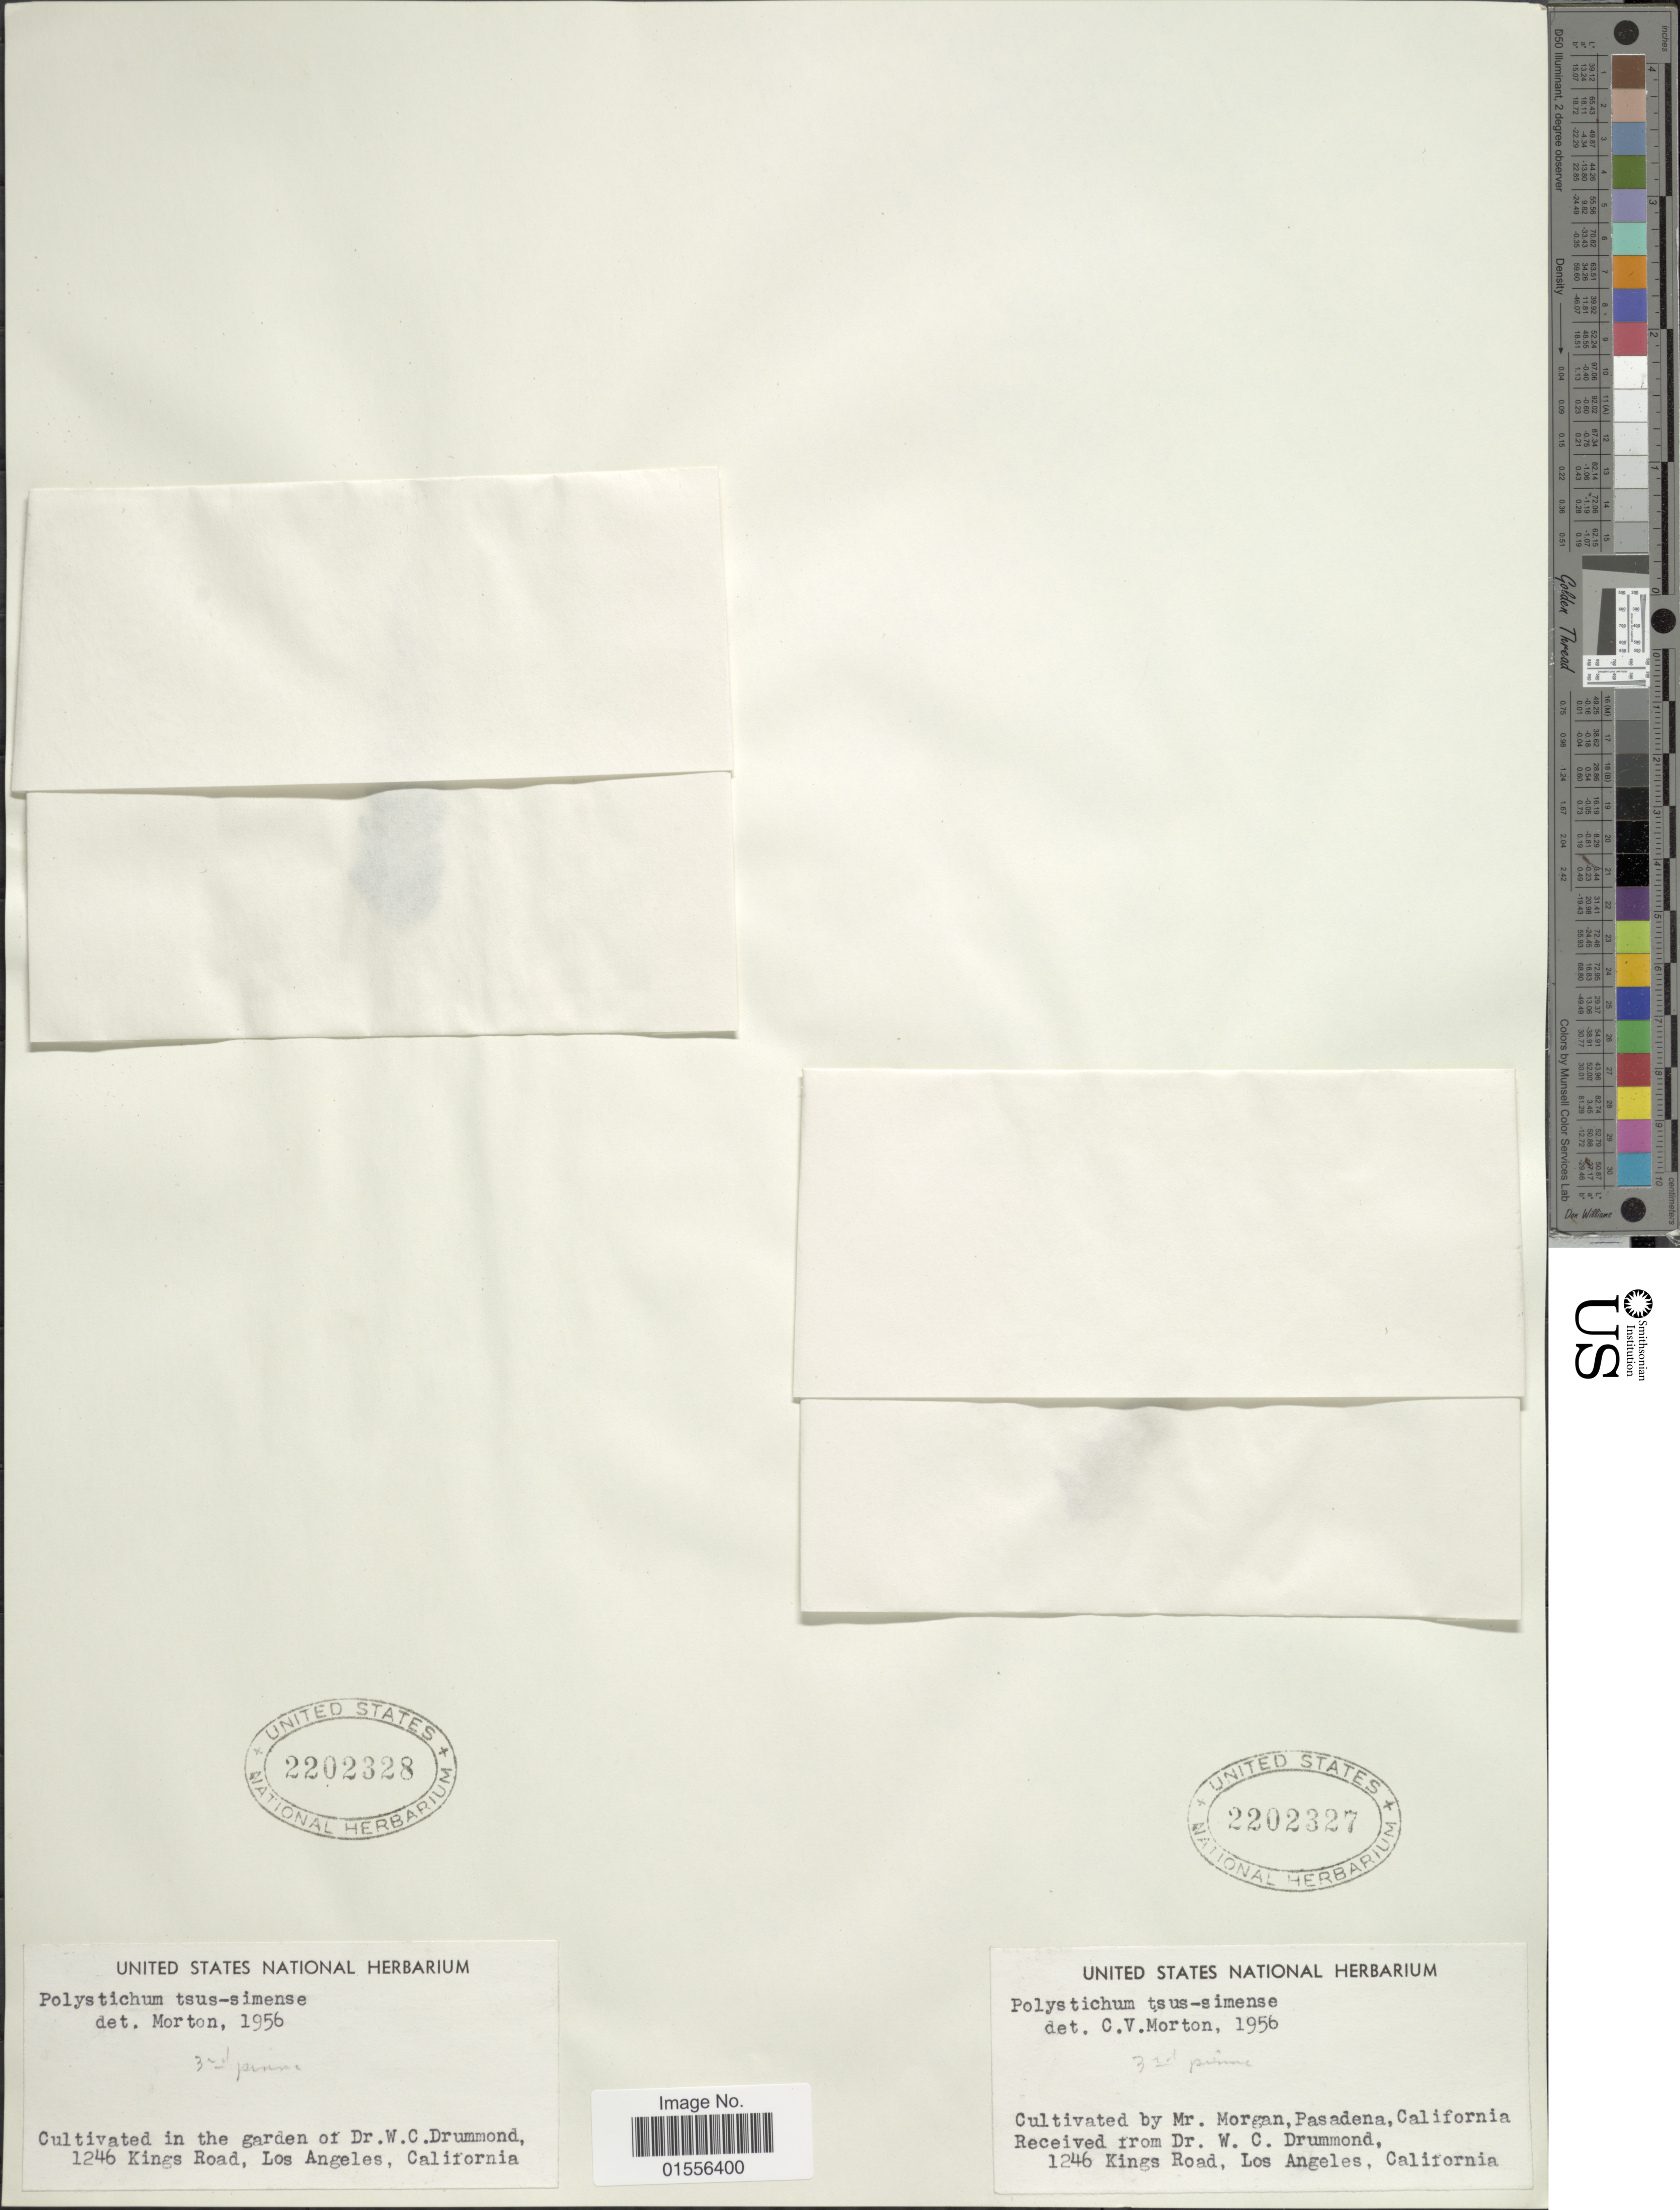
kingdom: Plantae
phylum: Tracheophyta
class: Polypodiopsida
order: Polypodiales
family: Dryopteridaceae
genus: Polystichum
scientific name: Polystichum tsus-simense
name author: (Hook.) J. Sm.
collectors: W. Drummond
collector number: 1246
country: United States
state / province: California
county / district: Los Angeles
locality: Kings Road, Los Angeles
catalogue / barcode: US 2202327-2